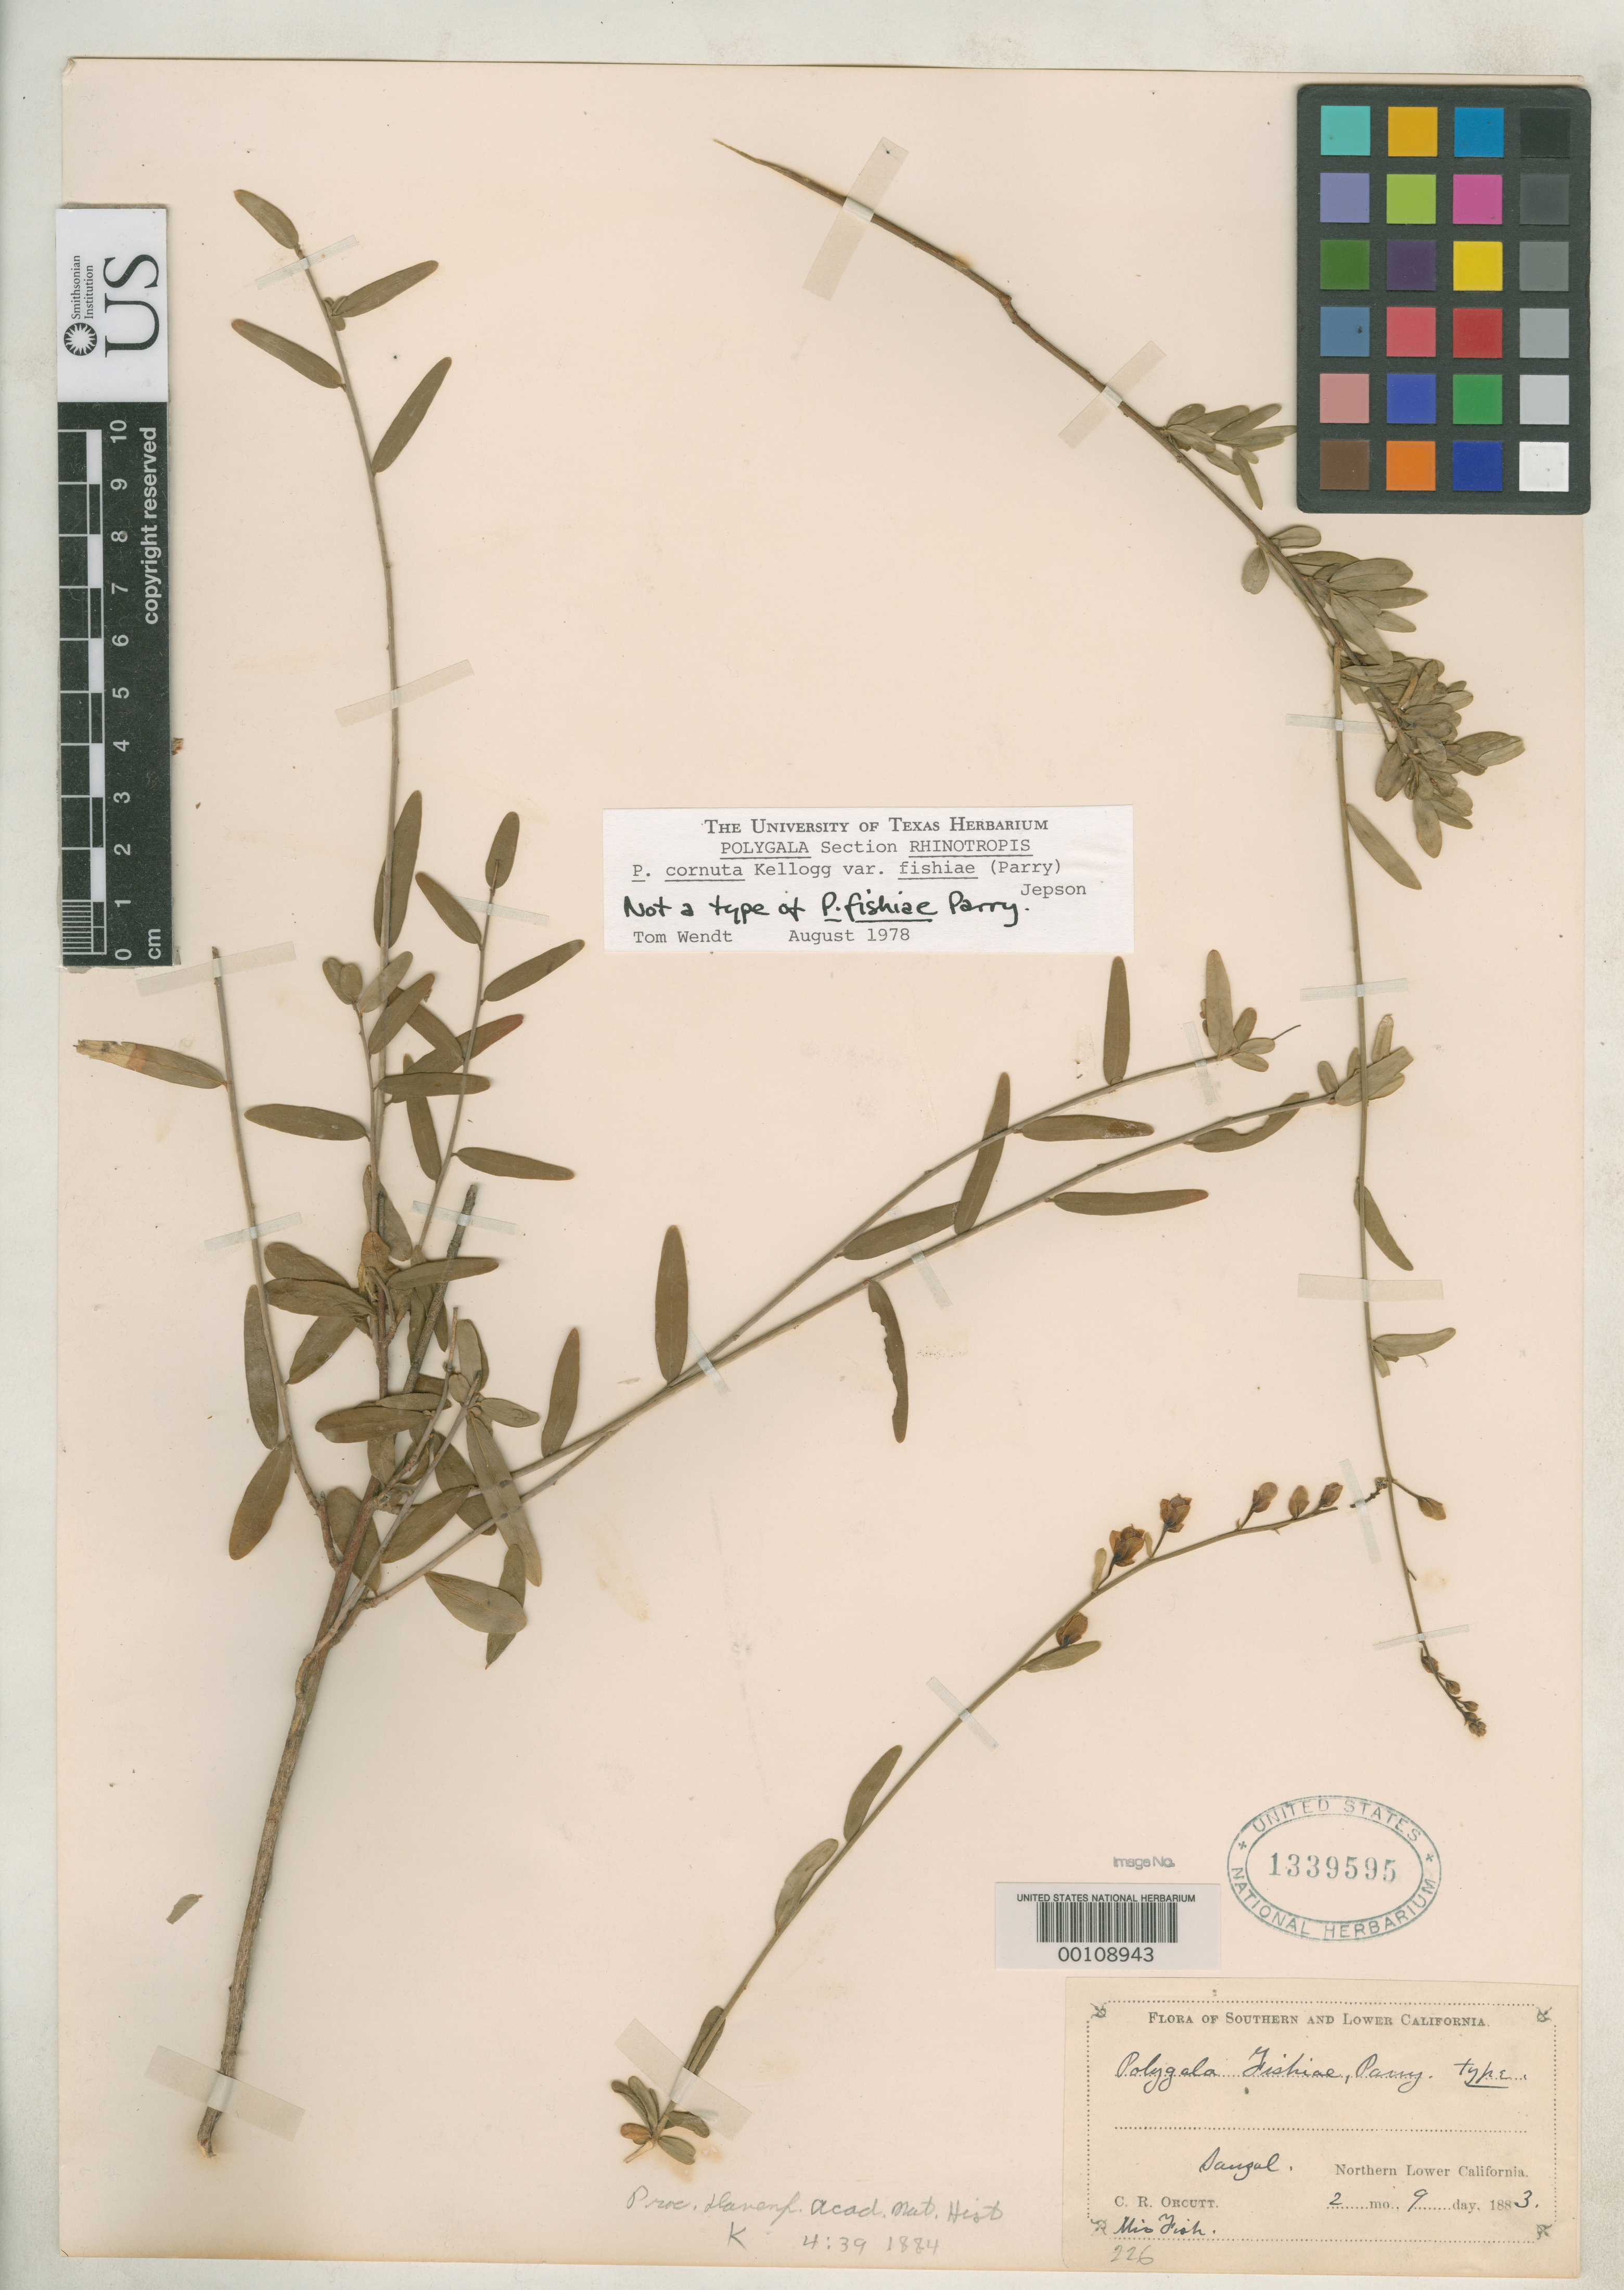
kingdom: Plantae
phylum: Tracheophyta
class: Magnoliopsida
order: Fabales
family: Polygalaceae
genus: Polygala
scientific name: Polygala fishiae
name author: Parry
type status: Type Collection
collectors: F. Fish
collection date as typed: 09 Feb 1883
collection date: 1883-02-09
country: Mexico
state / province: Baja California Sur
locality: Todos Santos Bay, near Sauzal.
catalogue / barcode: US 1339595